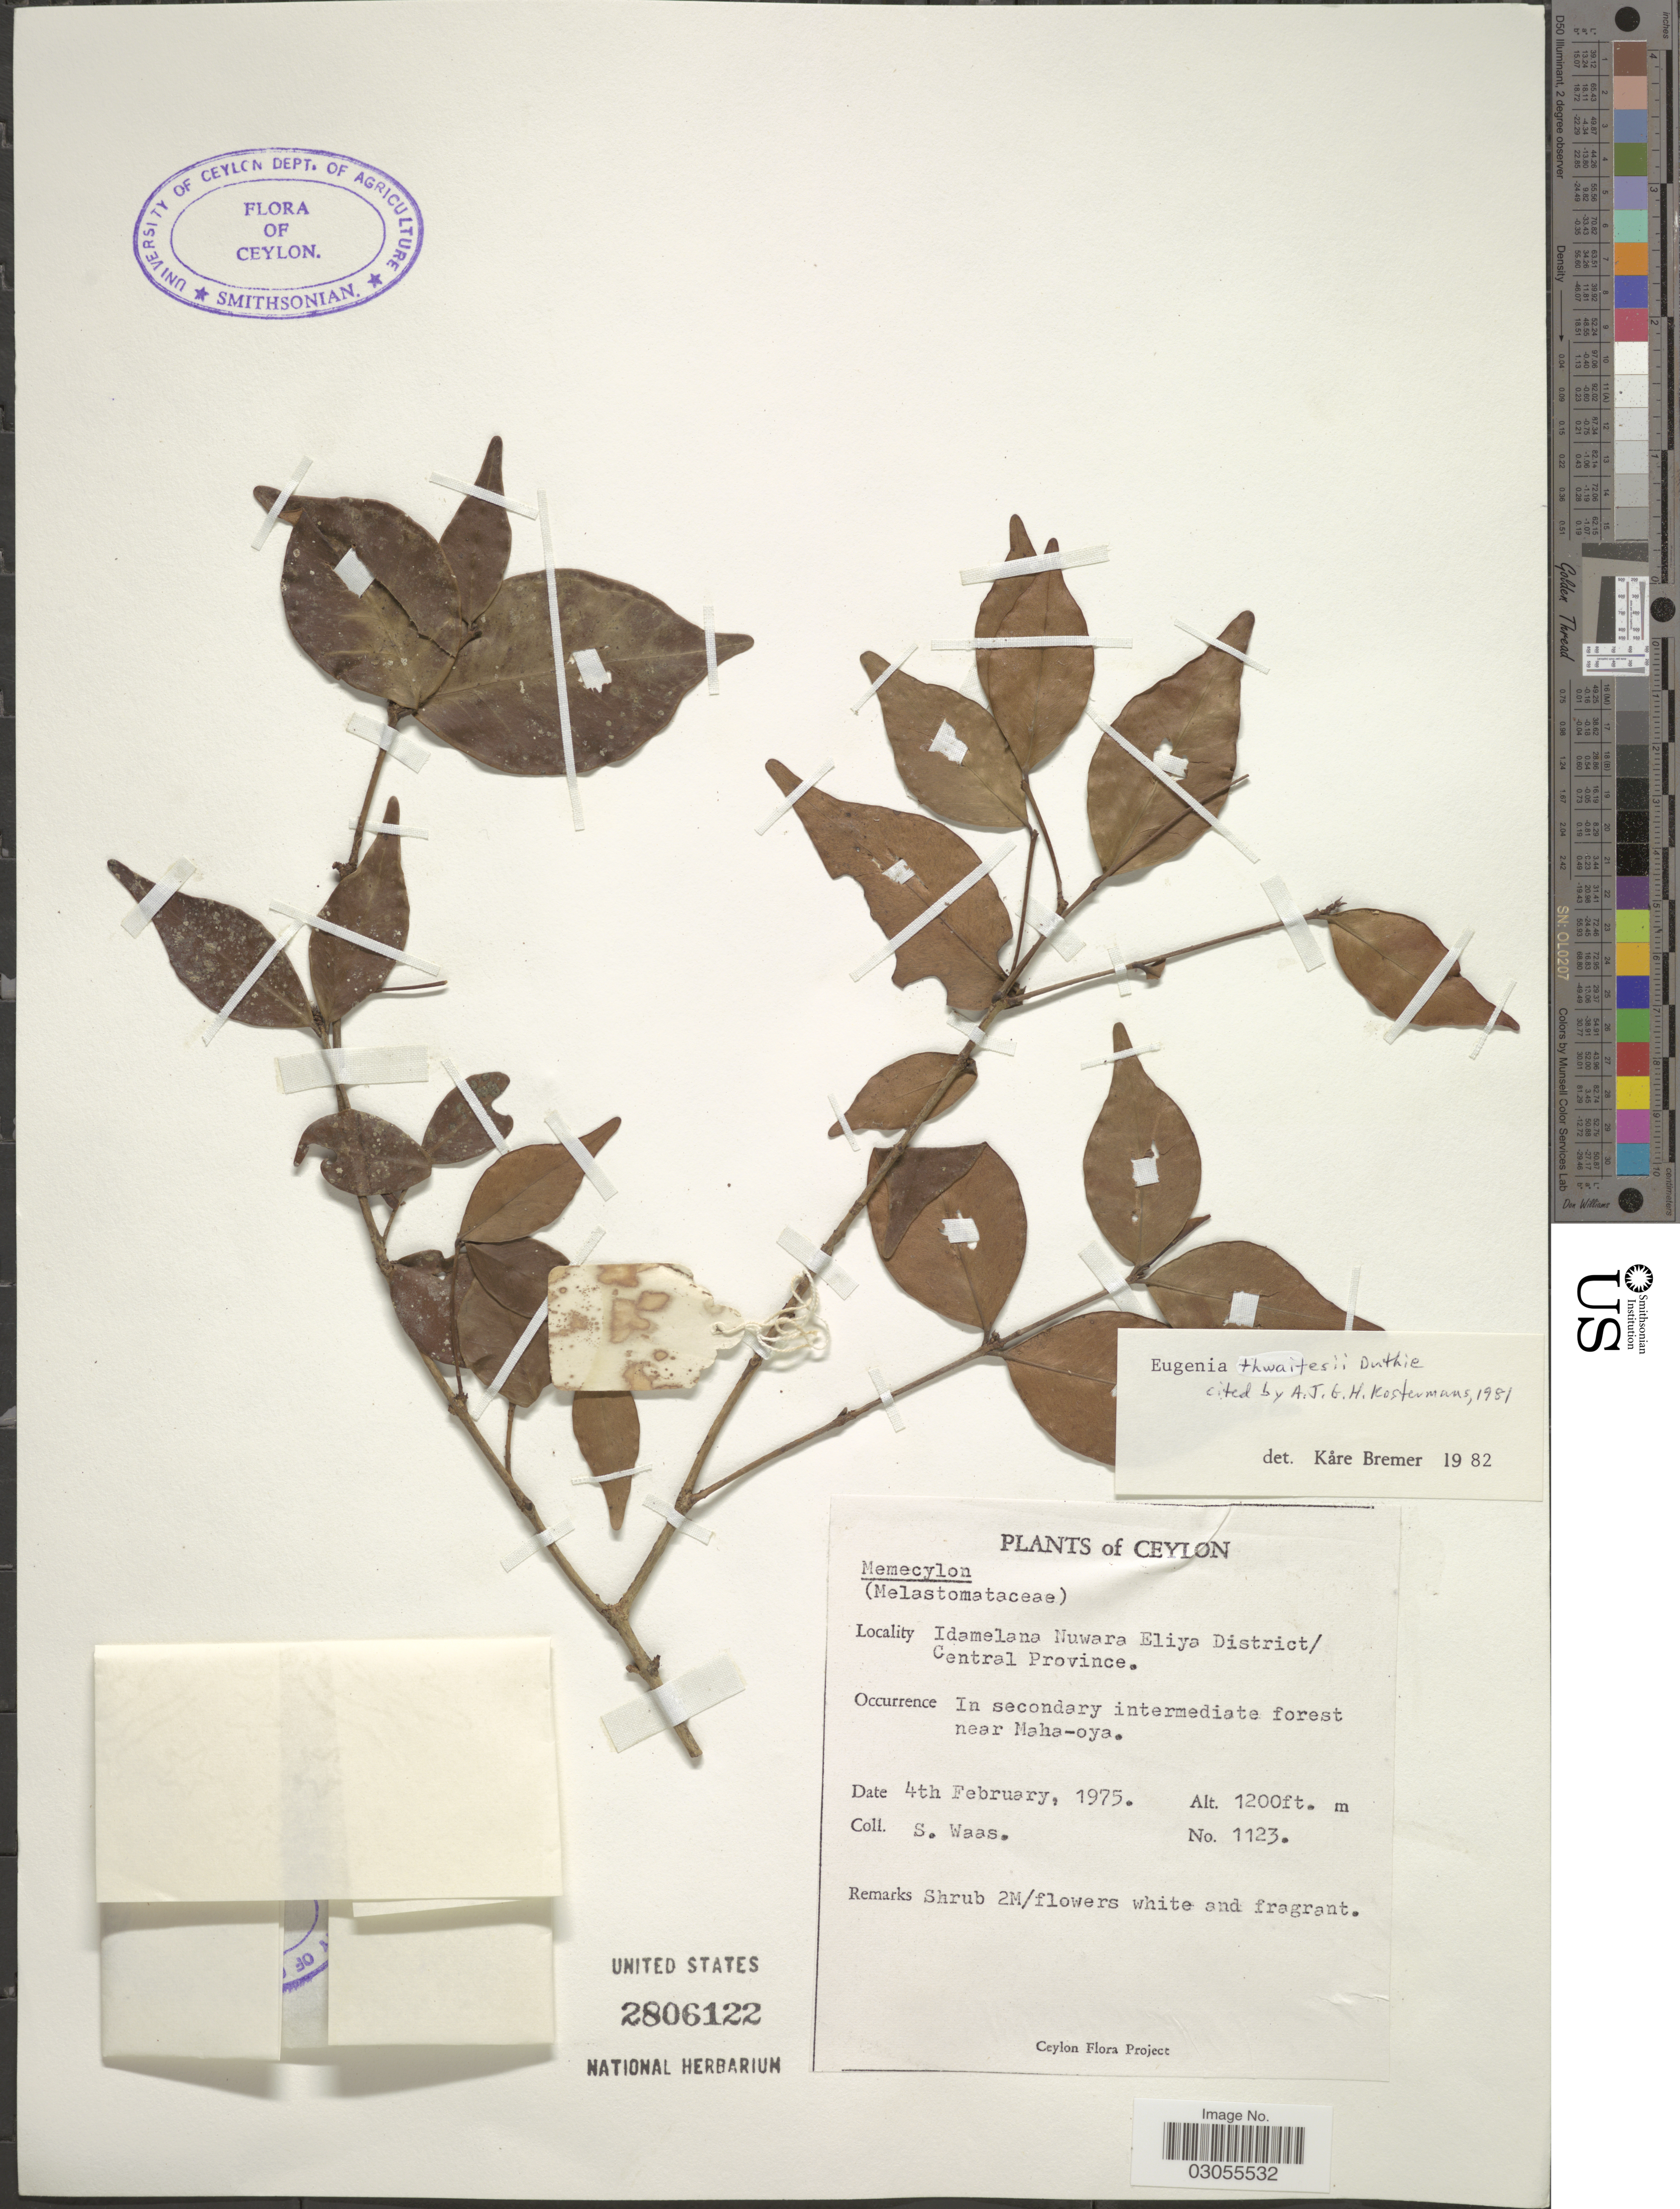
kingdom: Plantae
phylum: Tracheophyta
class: Magnoliopsida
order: Myrtales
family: Myrtaceae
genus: Eugenia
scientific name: Eugenia thwaitesii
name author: Duthie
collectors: S. Waas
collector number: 1123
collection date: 1975-02-04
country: Sri Lanka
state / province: Central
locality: Ceylon. Idamelana Nuwara Eliya District. Near Maha-oya.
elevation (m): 366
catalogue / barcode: US 2806122